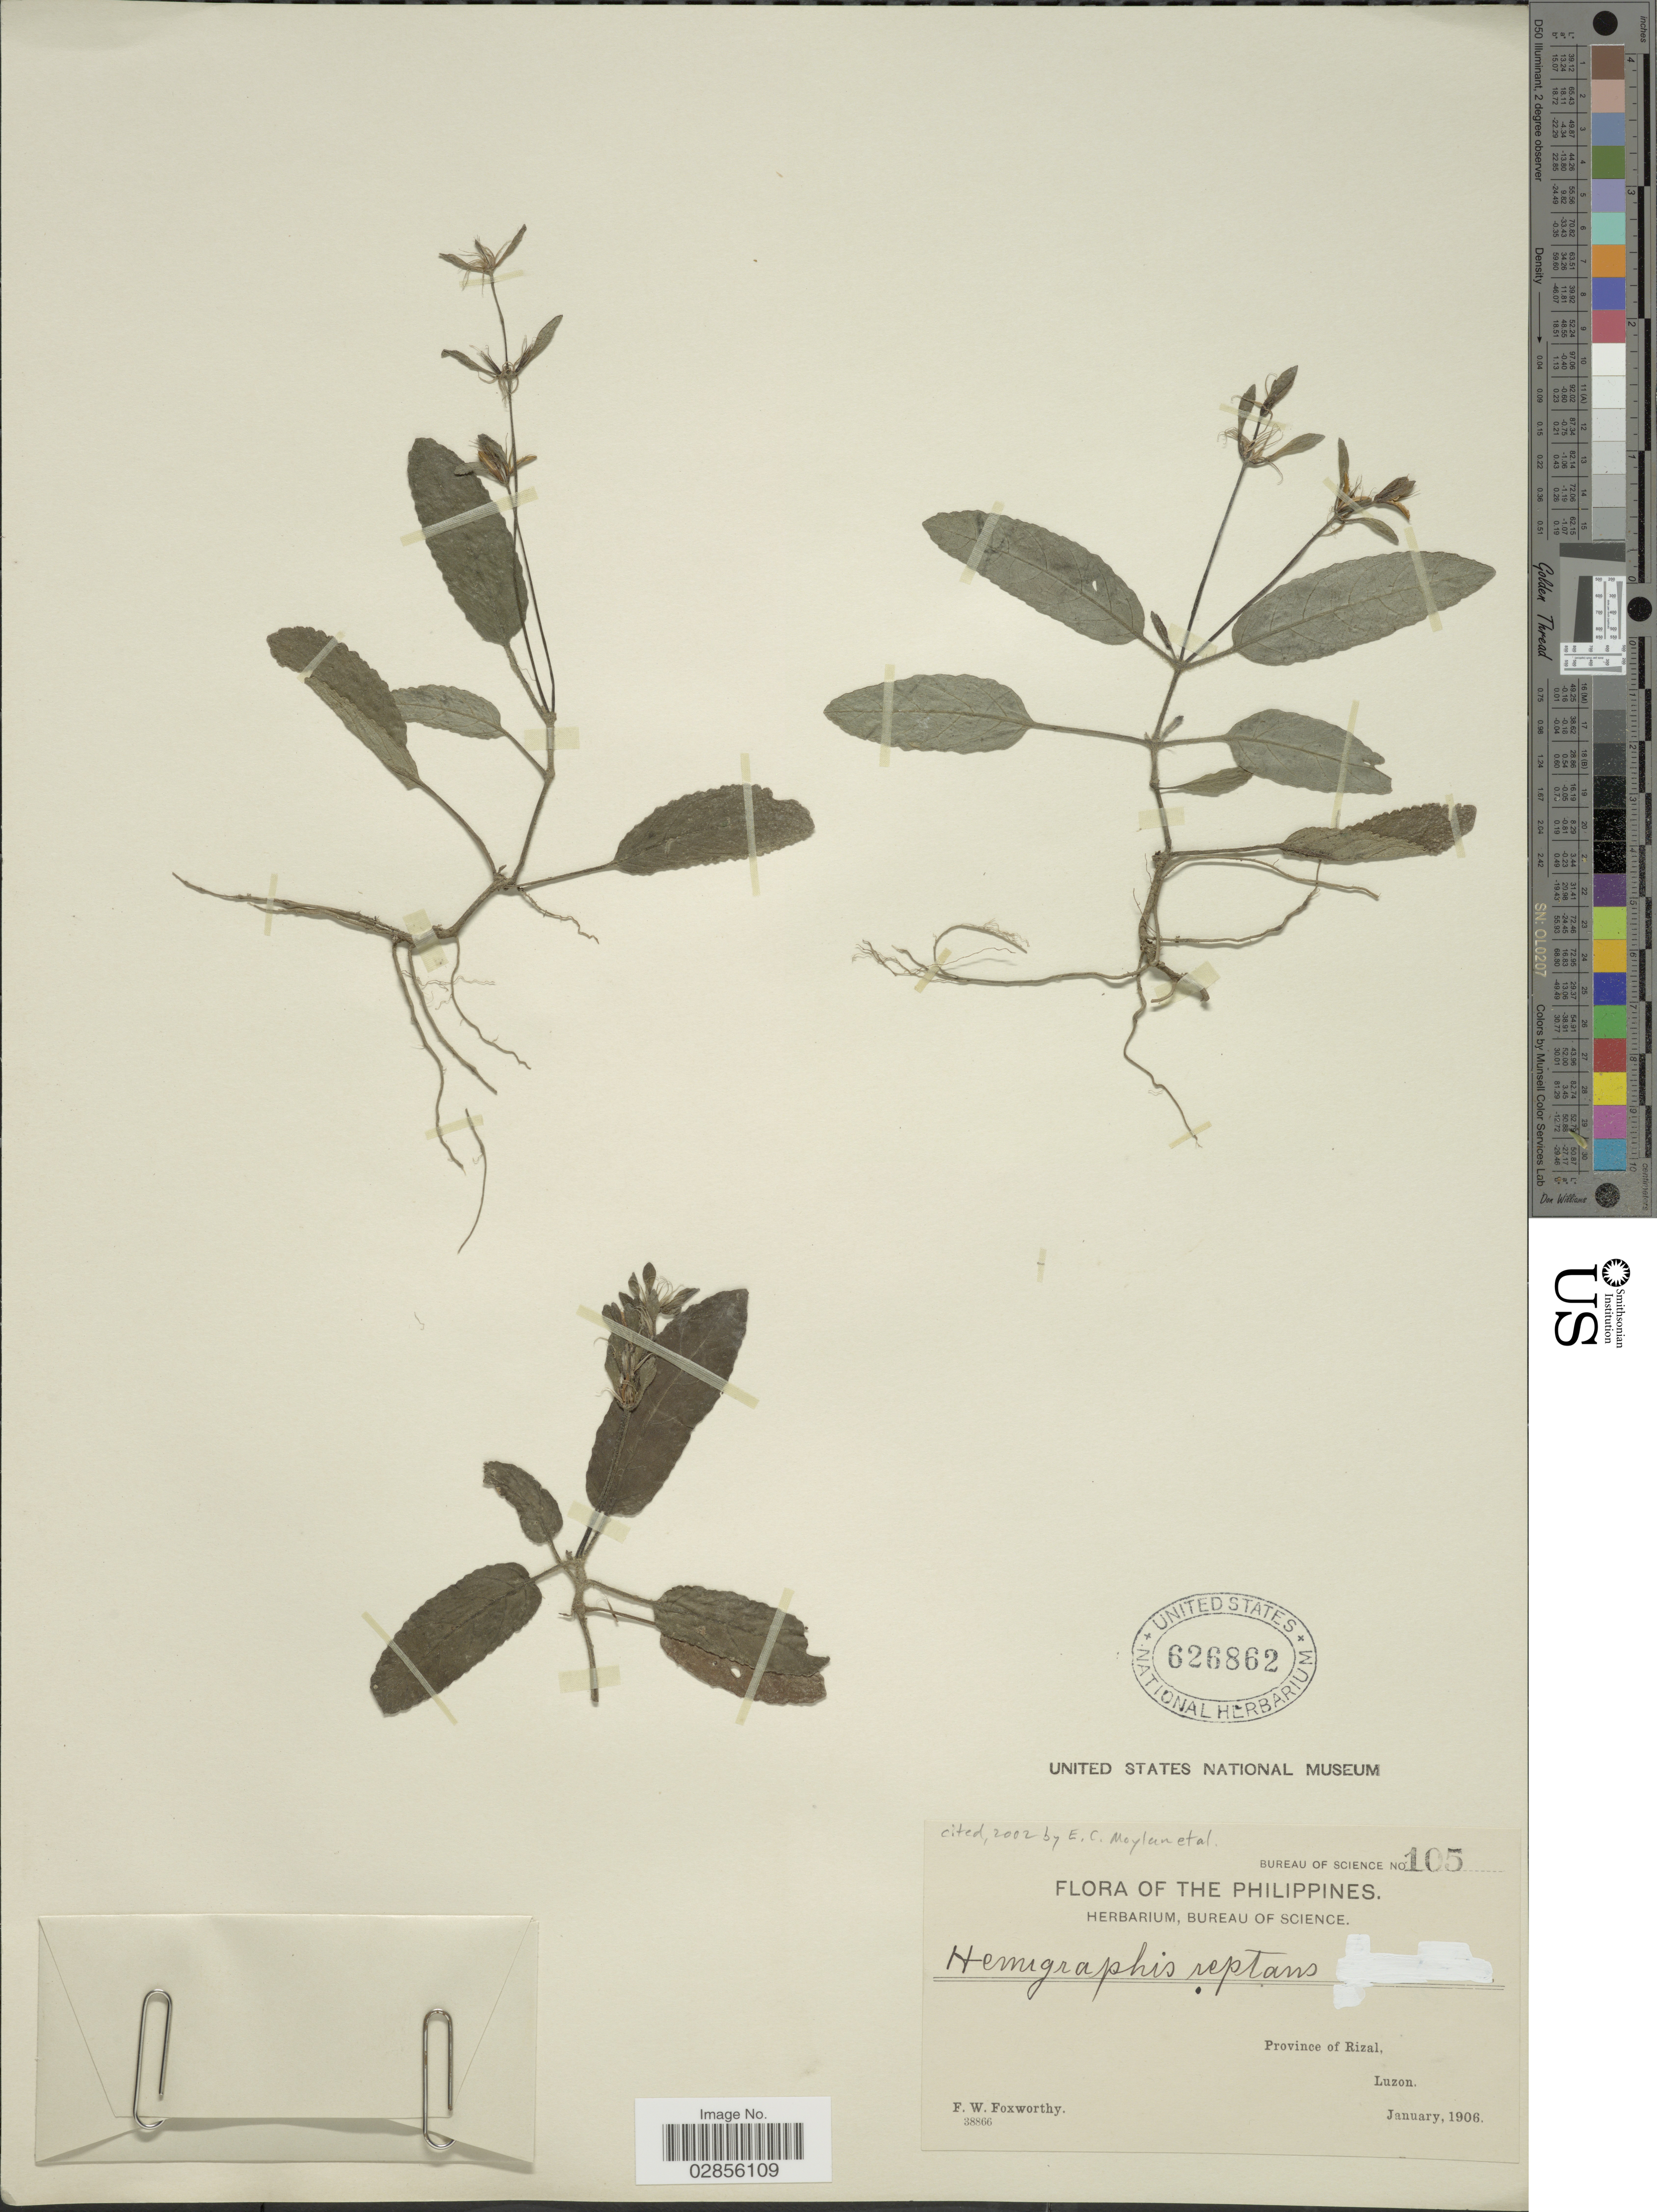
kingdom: Plantae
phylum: Tracheophyta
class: Magnoliopsida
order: Lamiales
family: Acanthaceae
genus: Hemigraphis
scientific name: Hemigraphis reptans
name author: (G. Forst.) T. Anderson ex Hemsl.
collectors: F. W. Foxworthy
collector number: Bureau of Science 105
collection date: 1906-01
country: Philippines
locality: Province of Rizal. Luzon.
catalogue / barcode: US 626862